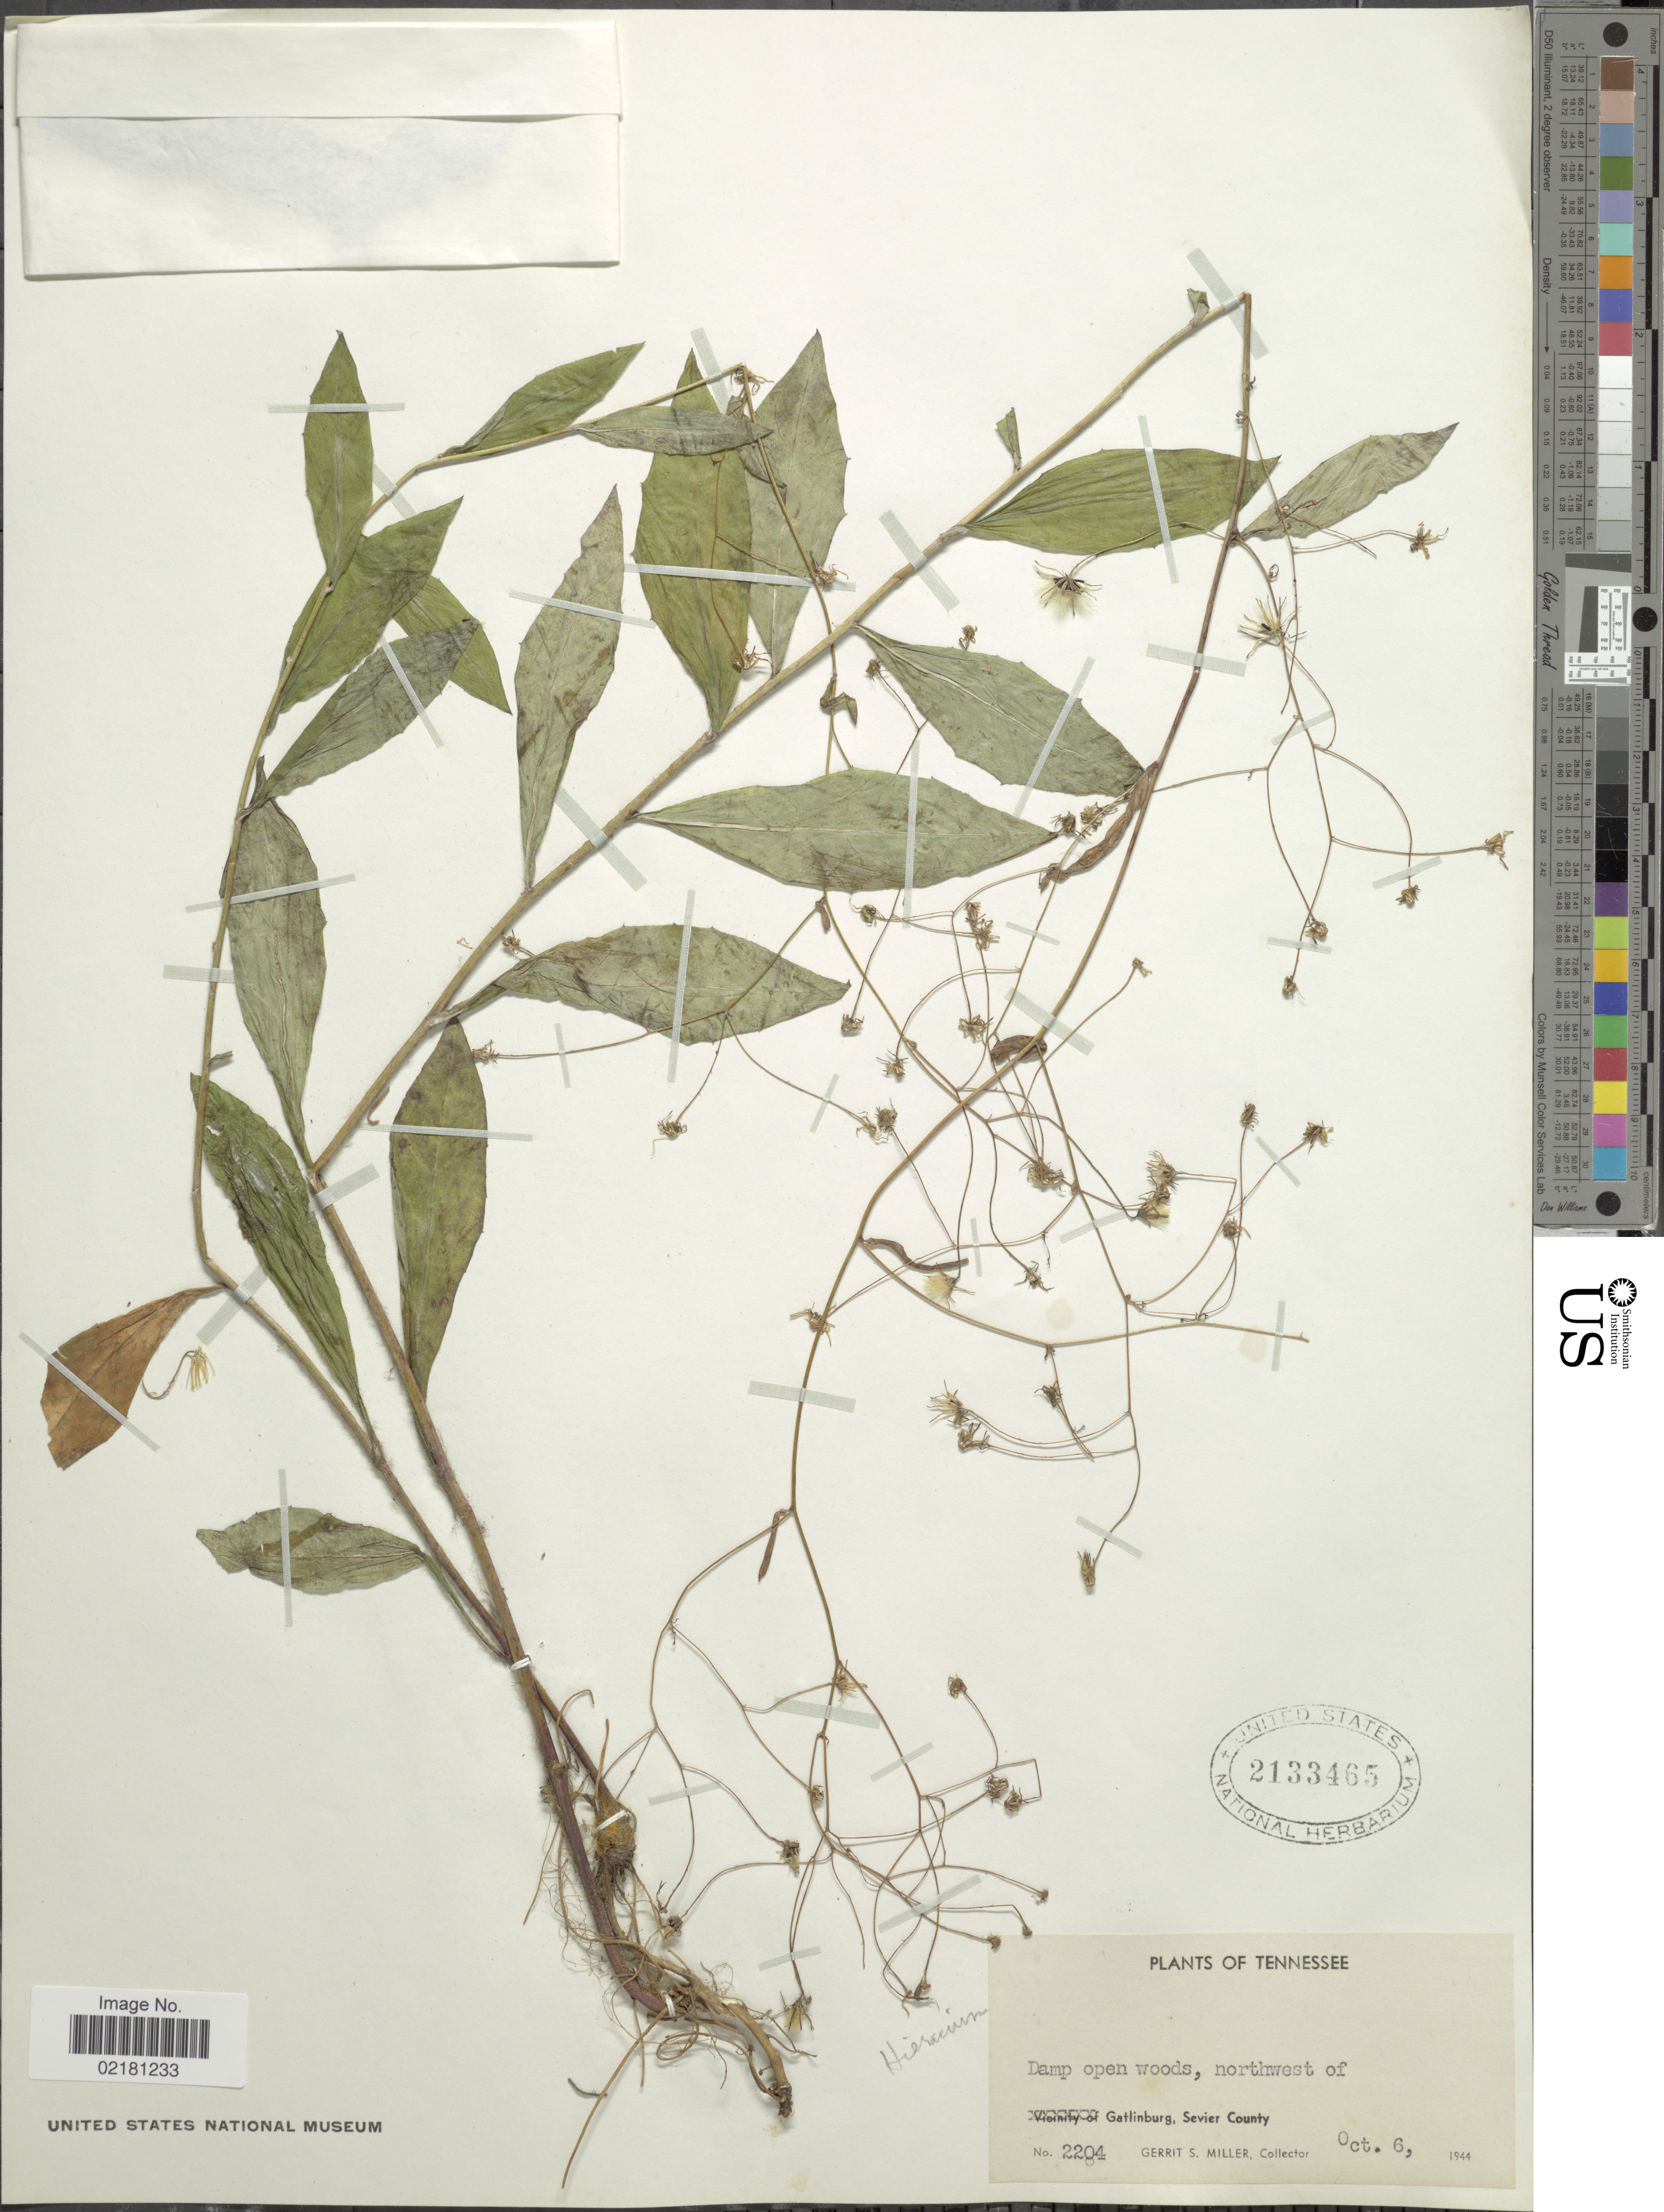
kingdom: Plantae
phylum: Tracheophyta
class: Magnoliopsida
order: Asterales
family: Asteraceae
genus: Hieracium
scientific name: Hieracium repandulare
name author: Druce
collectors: G. S. Miller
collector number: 2204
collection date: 1944-10-06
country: United States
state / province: Tennessee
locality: Damp open woods, northwest of Gatlinburg, Sevier County.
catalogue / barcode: US 2133465